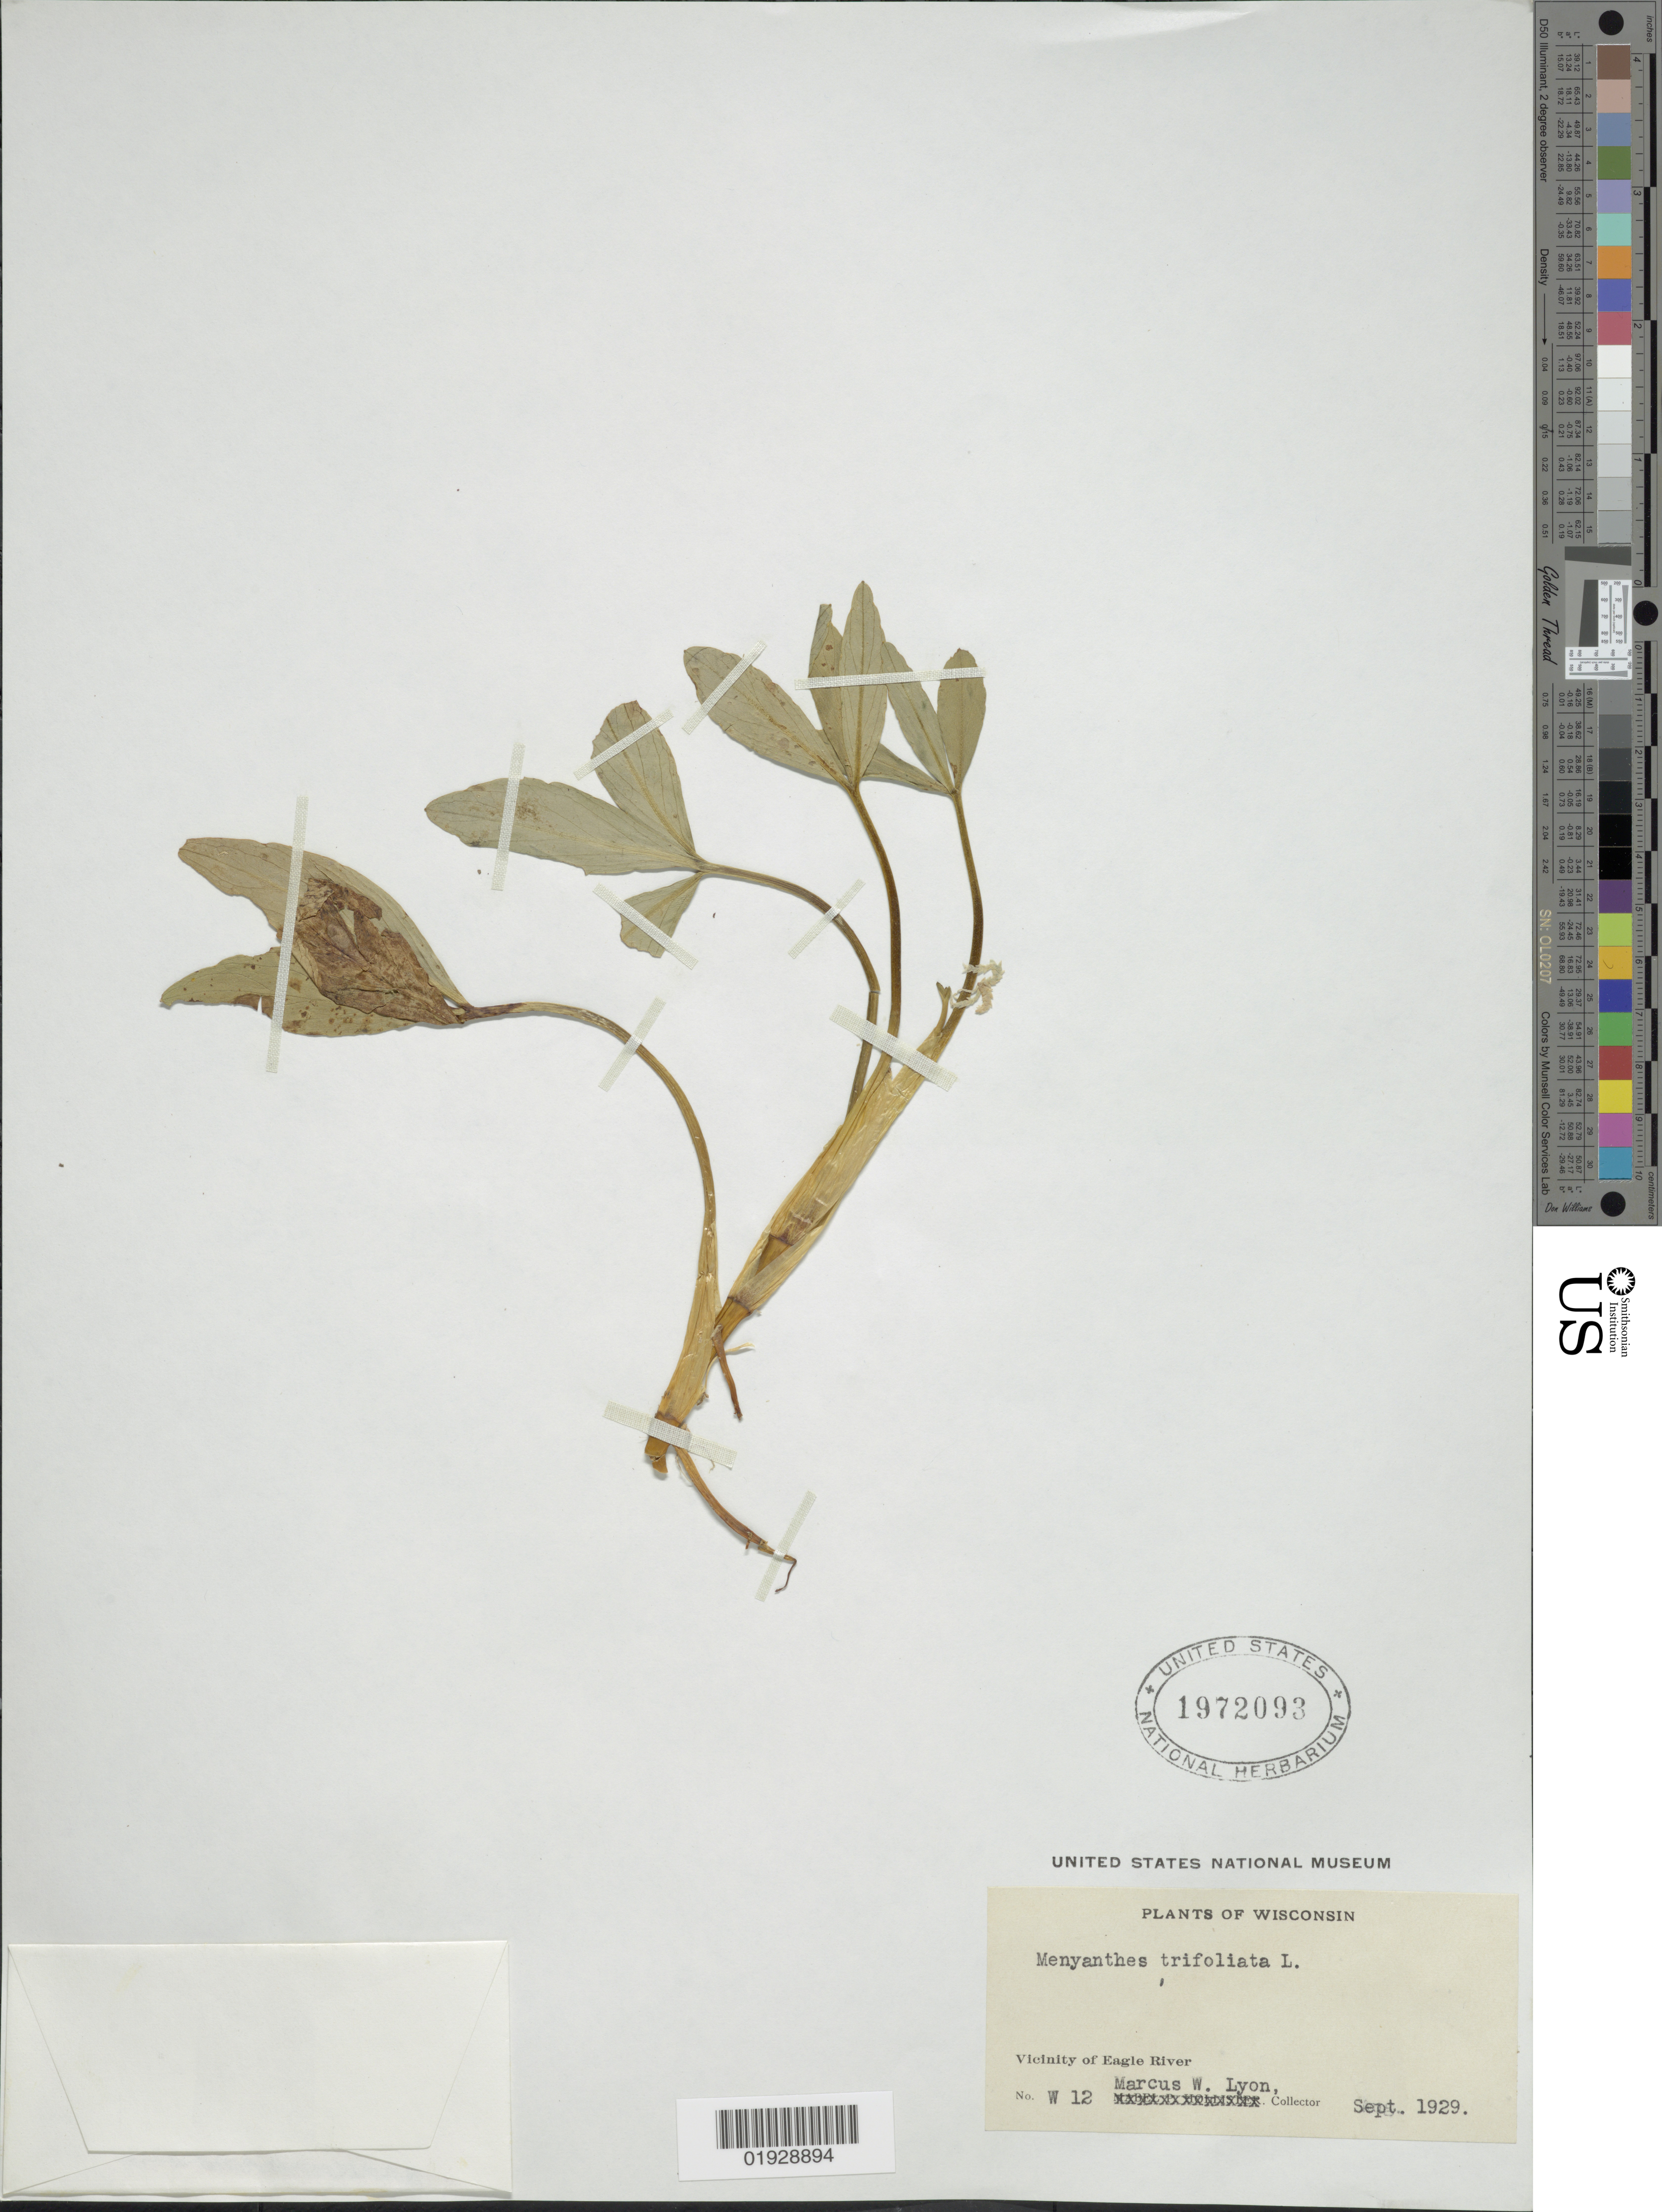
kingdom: Plantae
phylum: Tracheophyta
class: Magnoliopsida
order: Asterales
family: Menyanthaceae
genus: Menyanthes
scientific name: Menyanthes trifoliata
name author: L.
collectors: M. W. Lyon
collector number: W12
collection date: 1929-09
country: United States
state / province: Wisconsin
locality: Vicinity of Eagle River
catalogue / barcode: US 1972093